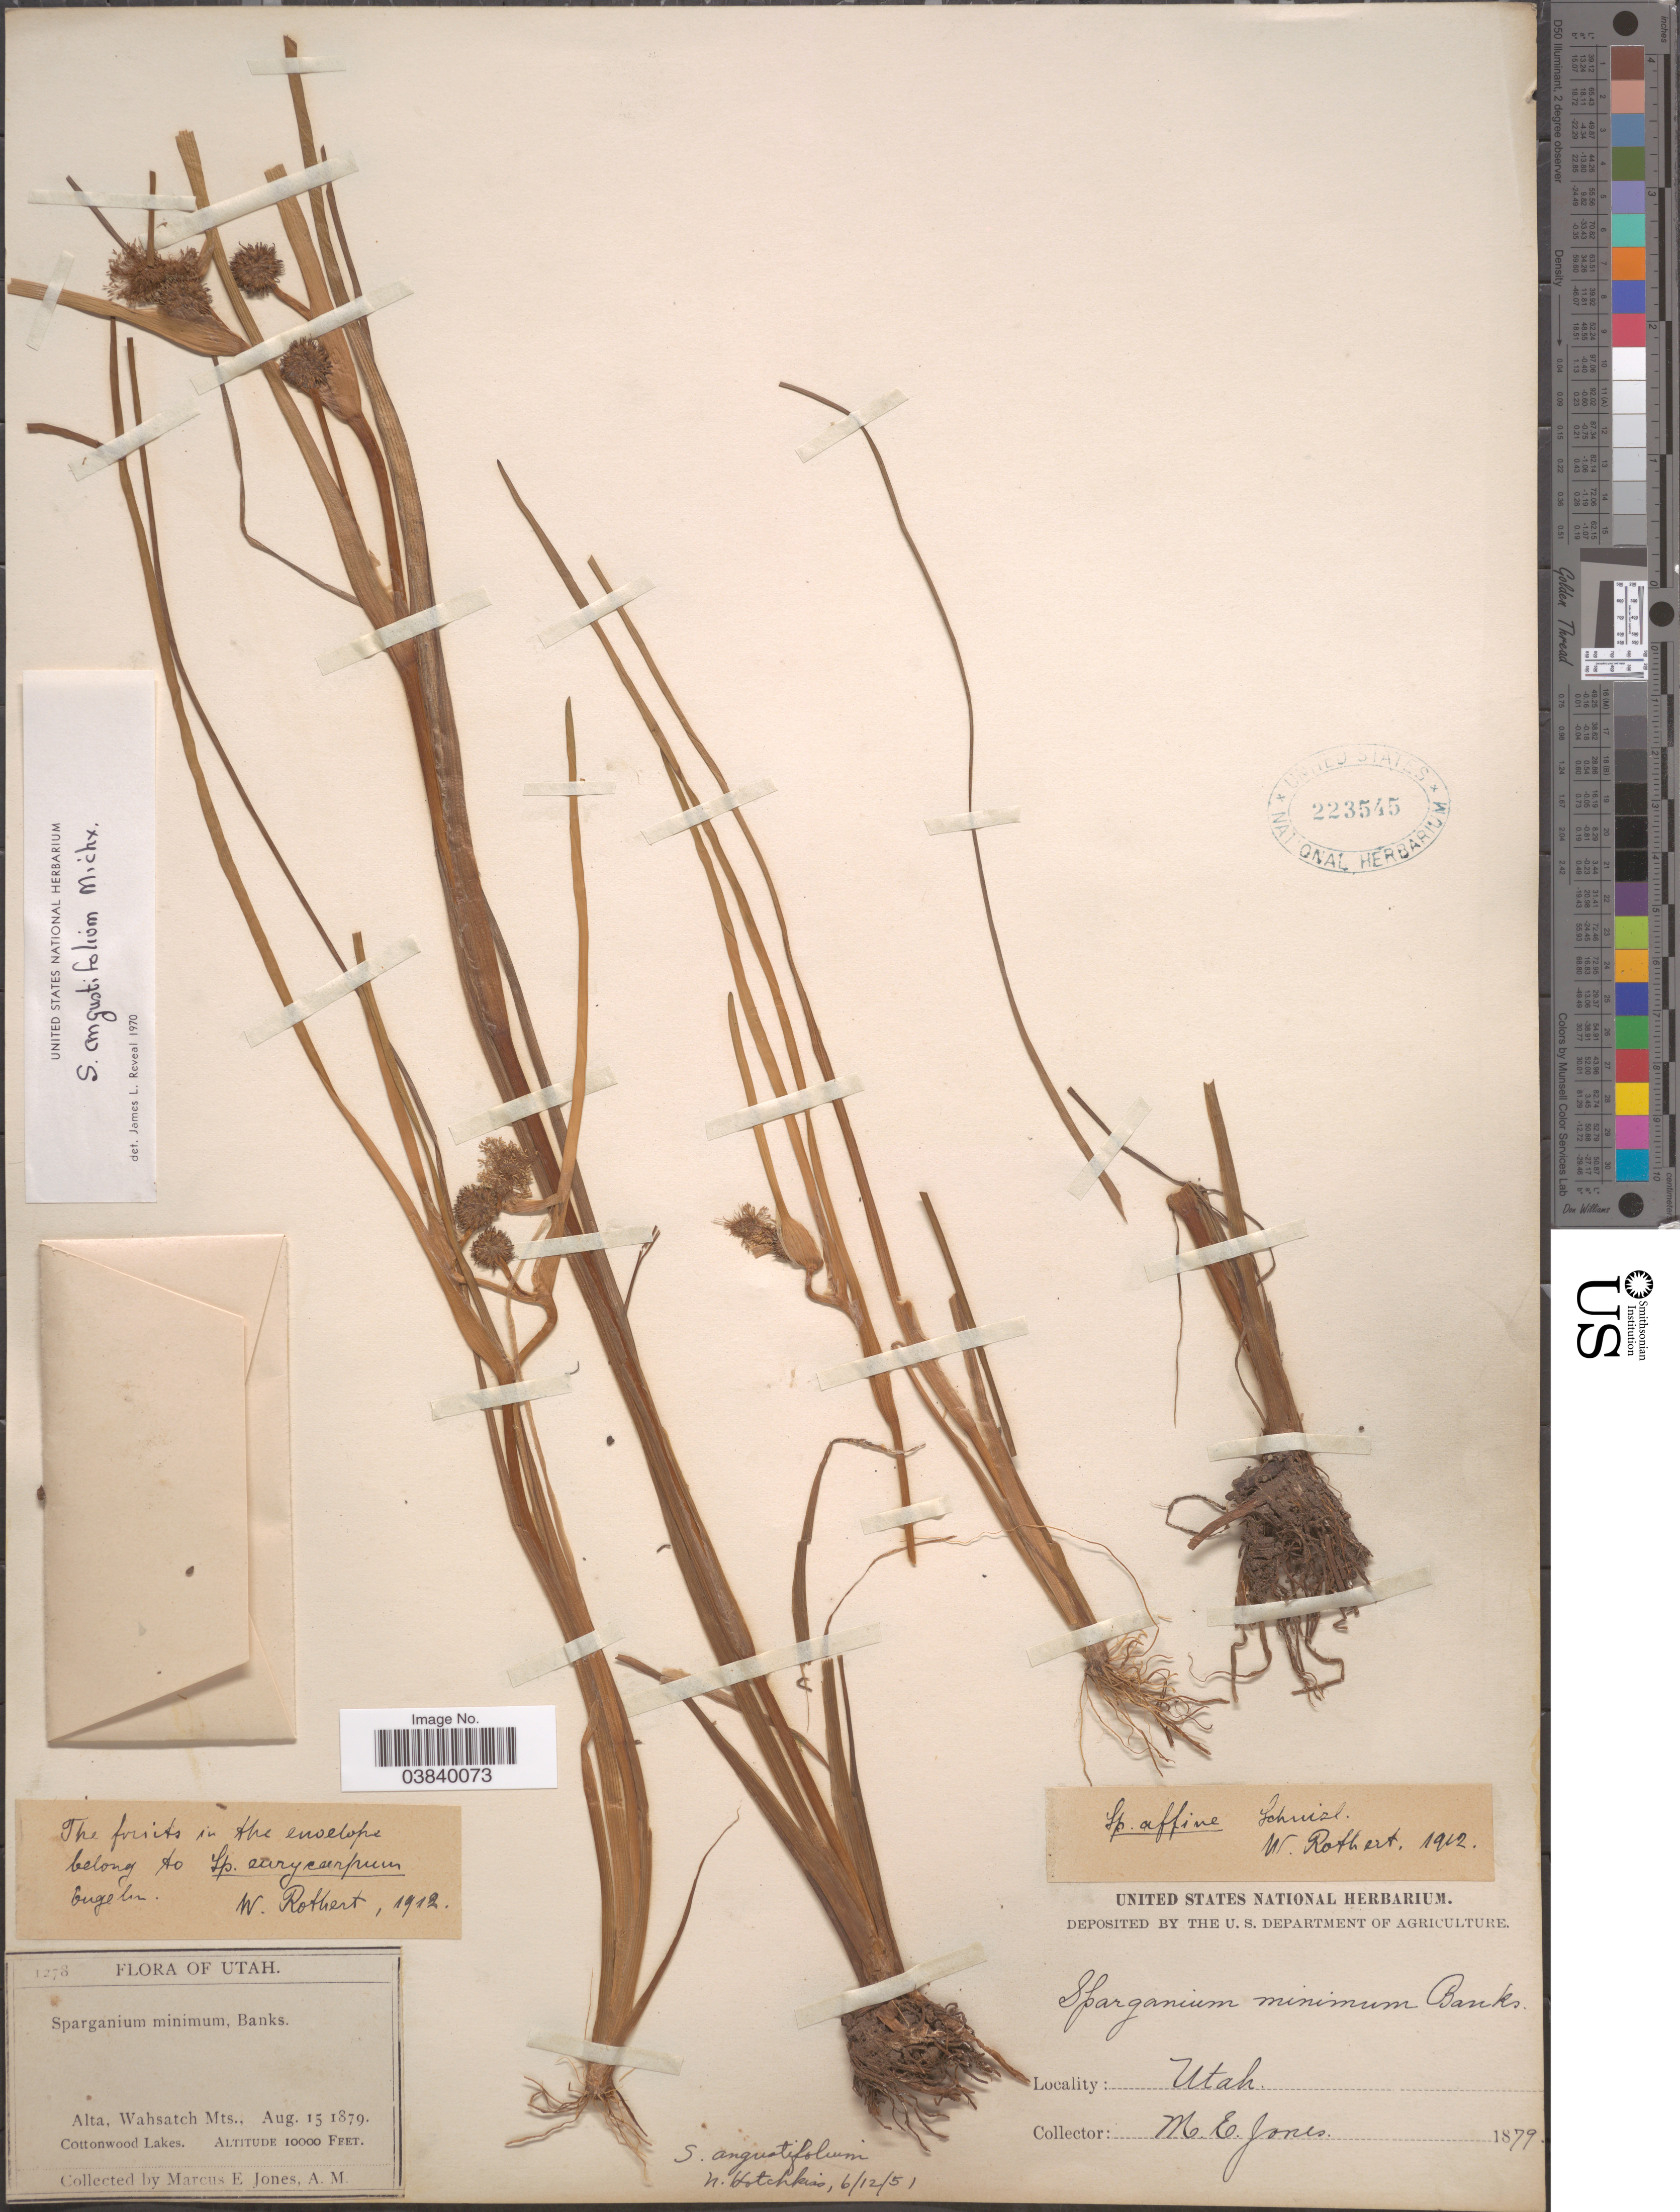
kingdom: Plantae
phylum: Tracheophyta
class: Liliopsida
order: Poales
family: Typhaceae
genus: Sparganium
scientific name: Sparganium angustifolium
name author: Michx.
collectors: M. E. Jones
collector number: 1278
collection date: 1879-08-15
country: United States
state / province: Utah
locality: Alta, Wahsatch Mts. Cottonwood Lakes.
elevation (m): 3048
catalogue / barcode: US 223545